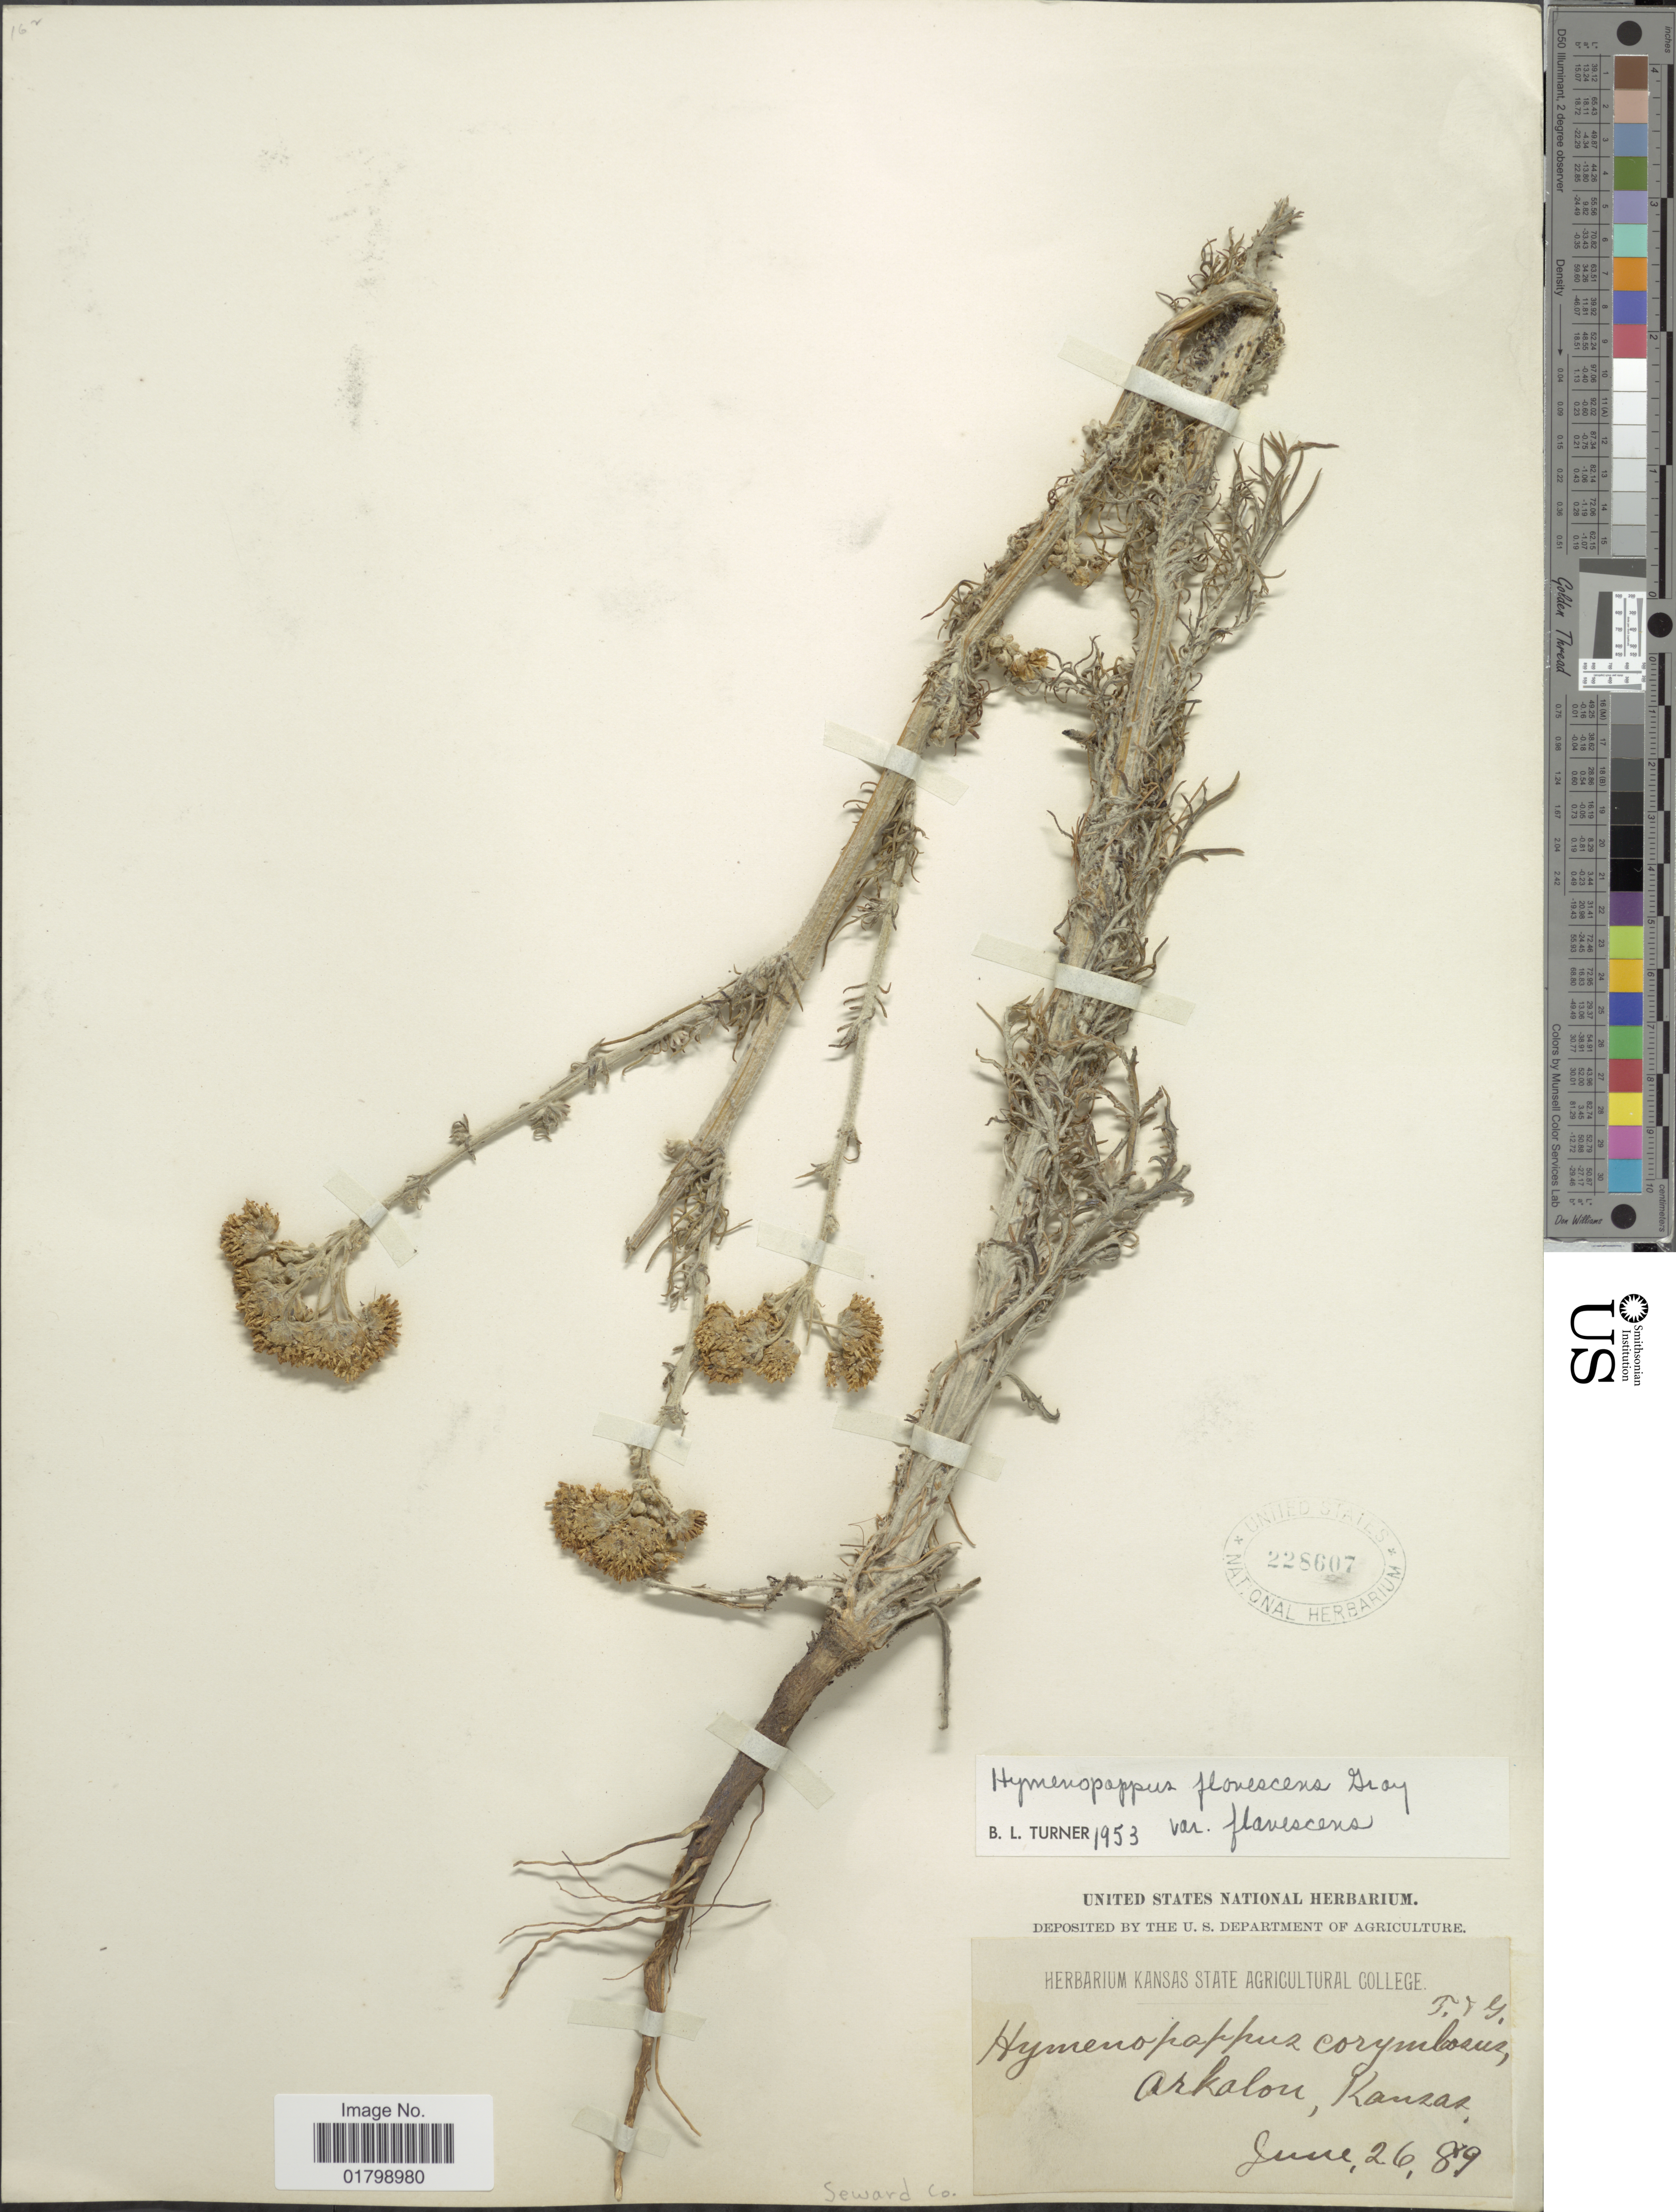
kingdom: Plantae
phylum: Tracheophyta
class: Magnoliopsida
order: Asterales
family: Asteraceae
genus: Hymenopappus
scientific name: Hymenopappus flavescens var. flavescens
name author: A. Gray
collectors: ex herb. Kansas State Agricultural College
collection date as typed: Transcribed d/m/y: 26/6/89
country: United States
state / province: Kansas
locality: Arkalon, Seward Co.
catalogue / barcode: US 228607